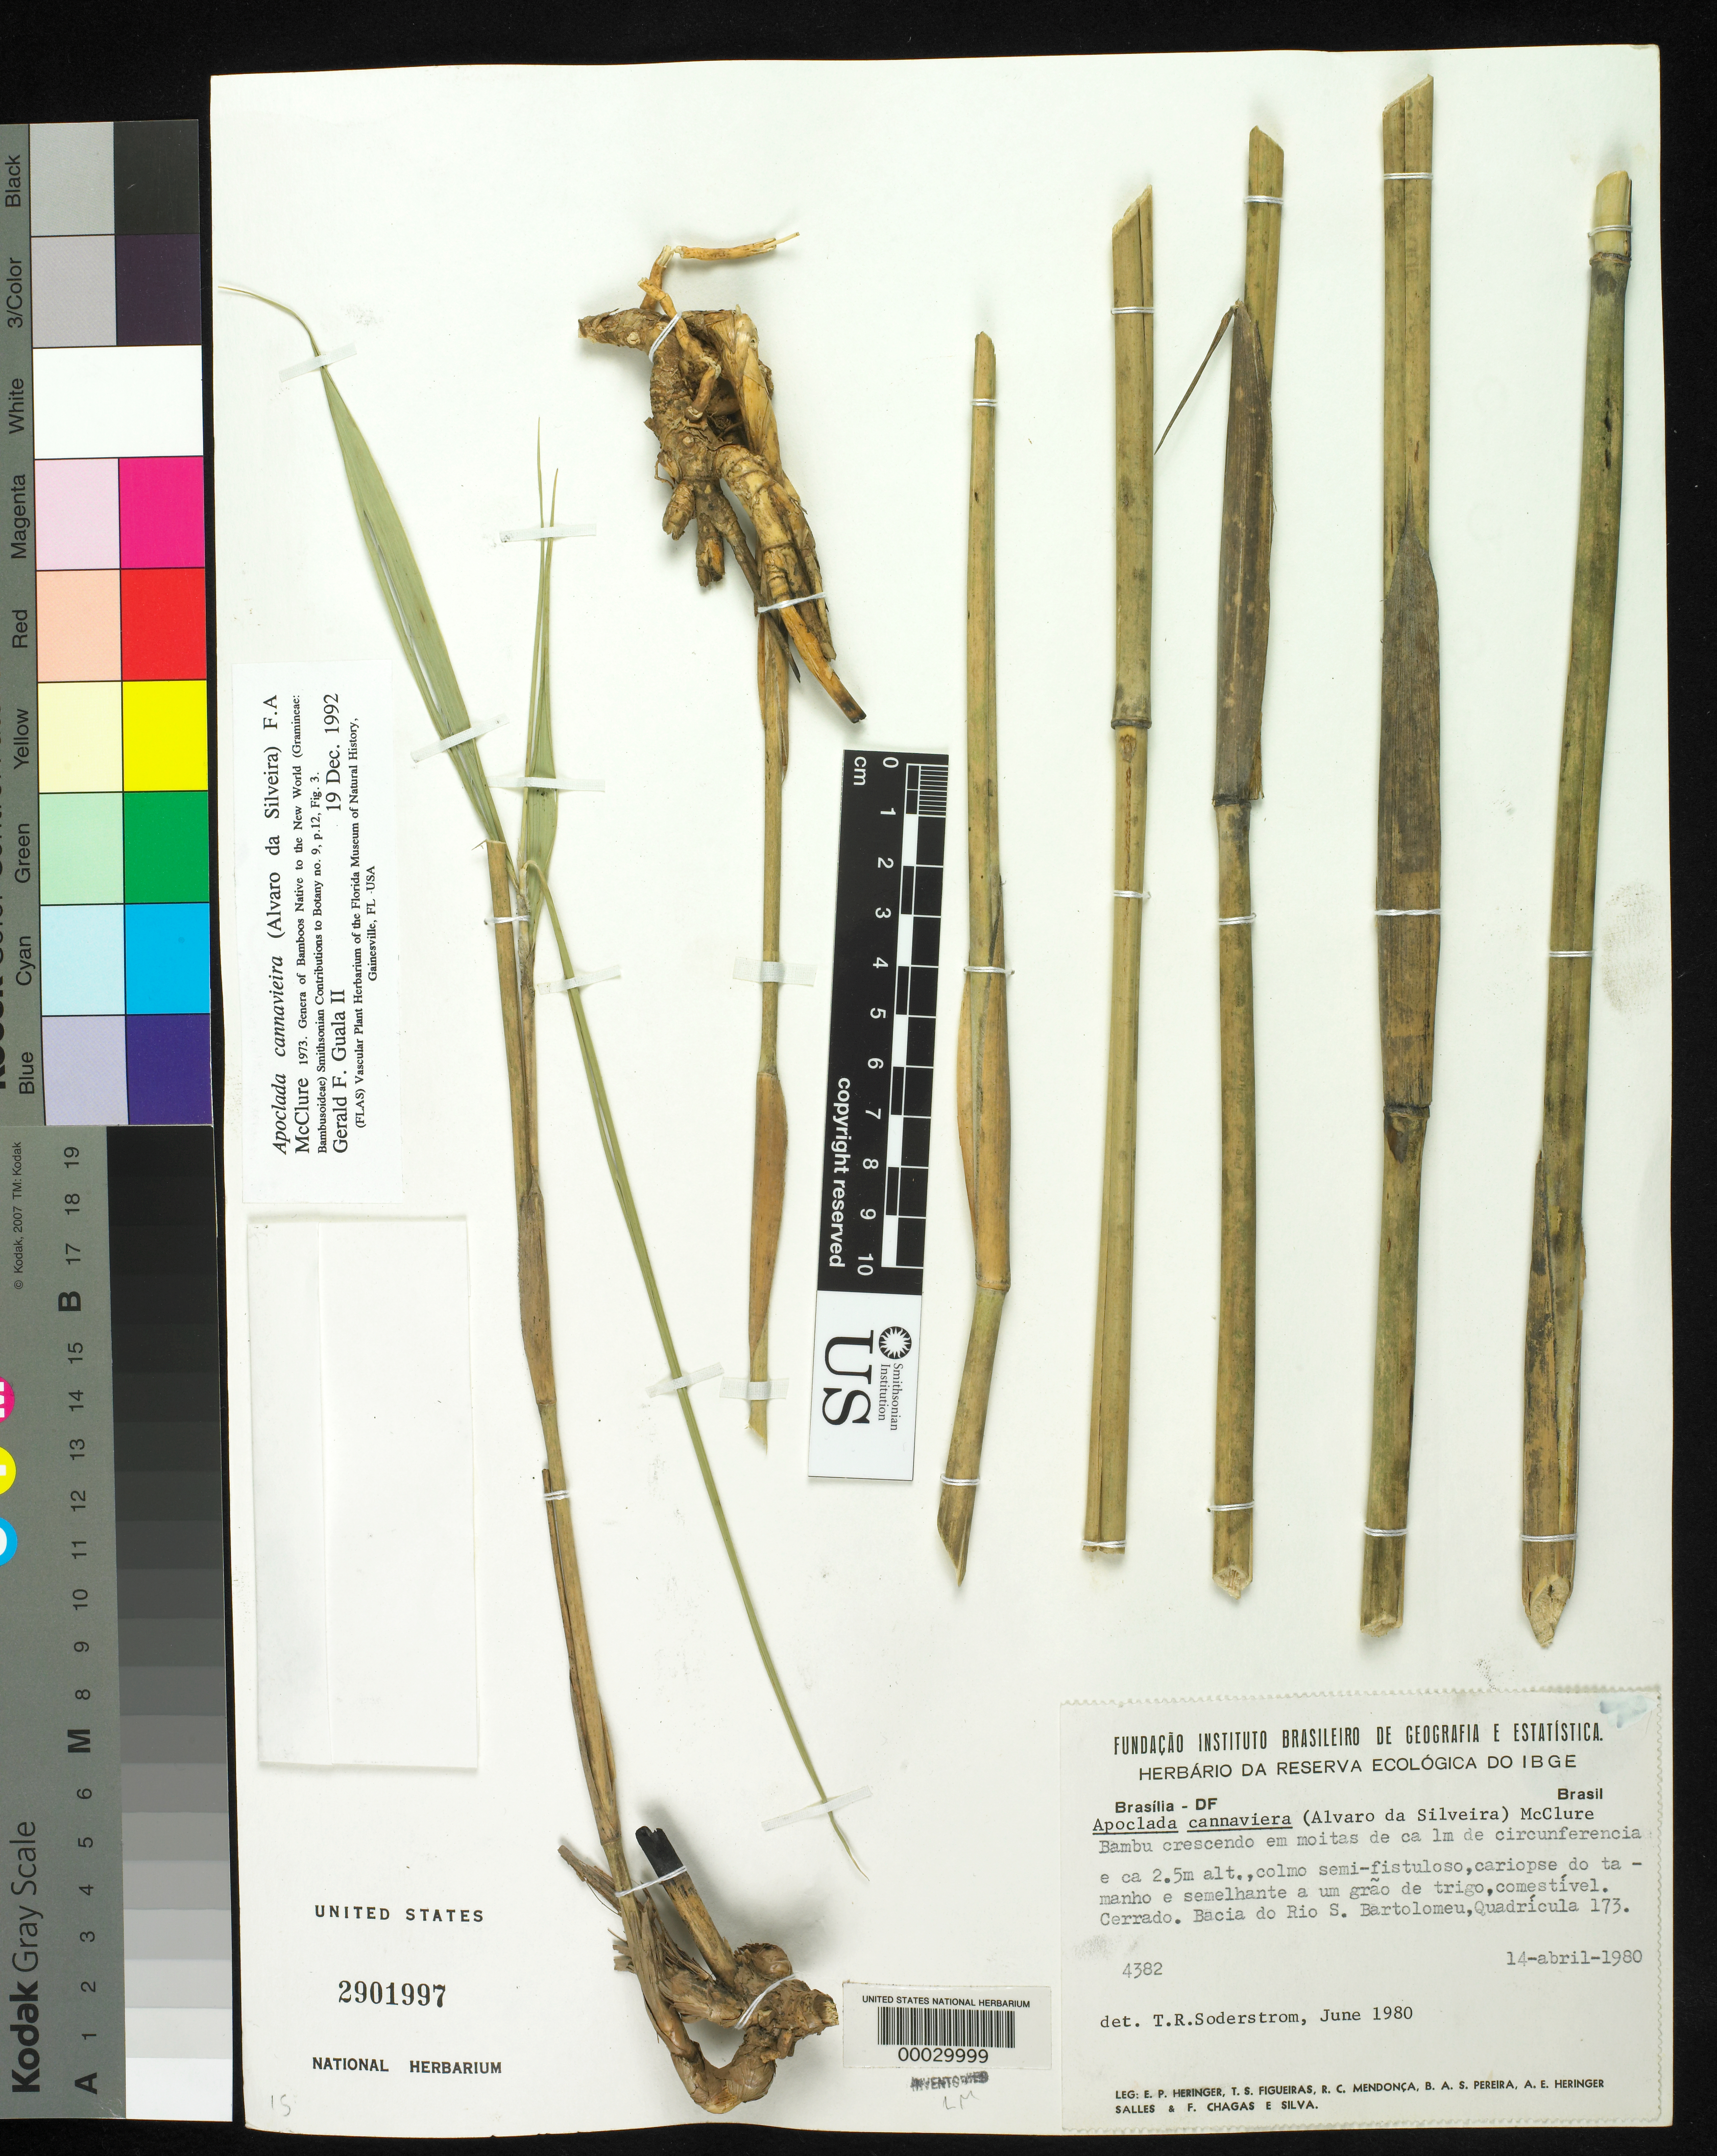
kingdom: Plantae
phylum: Tracheophyta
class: Liliopsida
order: Poales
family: Poaceae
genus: Filgueirasia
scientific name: Filgueirasia cannavieira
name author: (Silveira) Guala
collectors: E. P. Heringer, T. S. Filgueiras, R. C. Mendonça, B. A. S. Pereira, A. Salles & F. Chagas e Silva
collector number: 4382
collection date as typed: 14 Apr 1980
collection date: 1980-04-14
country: Brazil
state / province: Minas Gerais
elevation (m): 3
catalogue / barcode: US 2901997